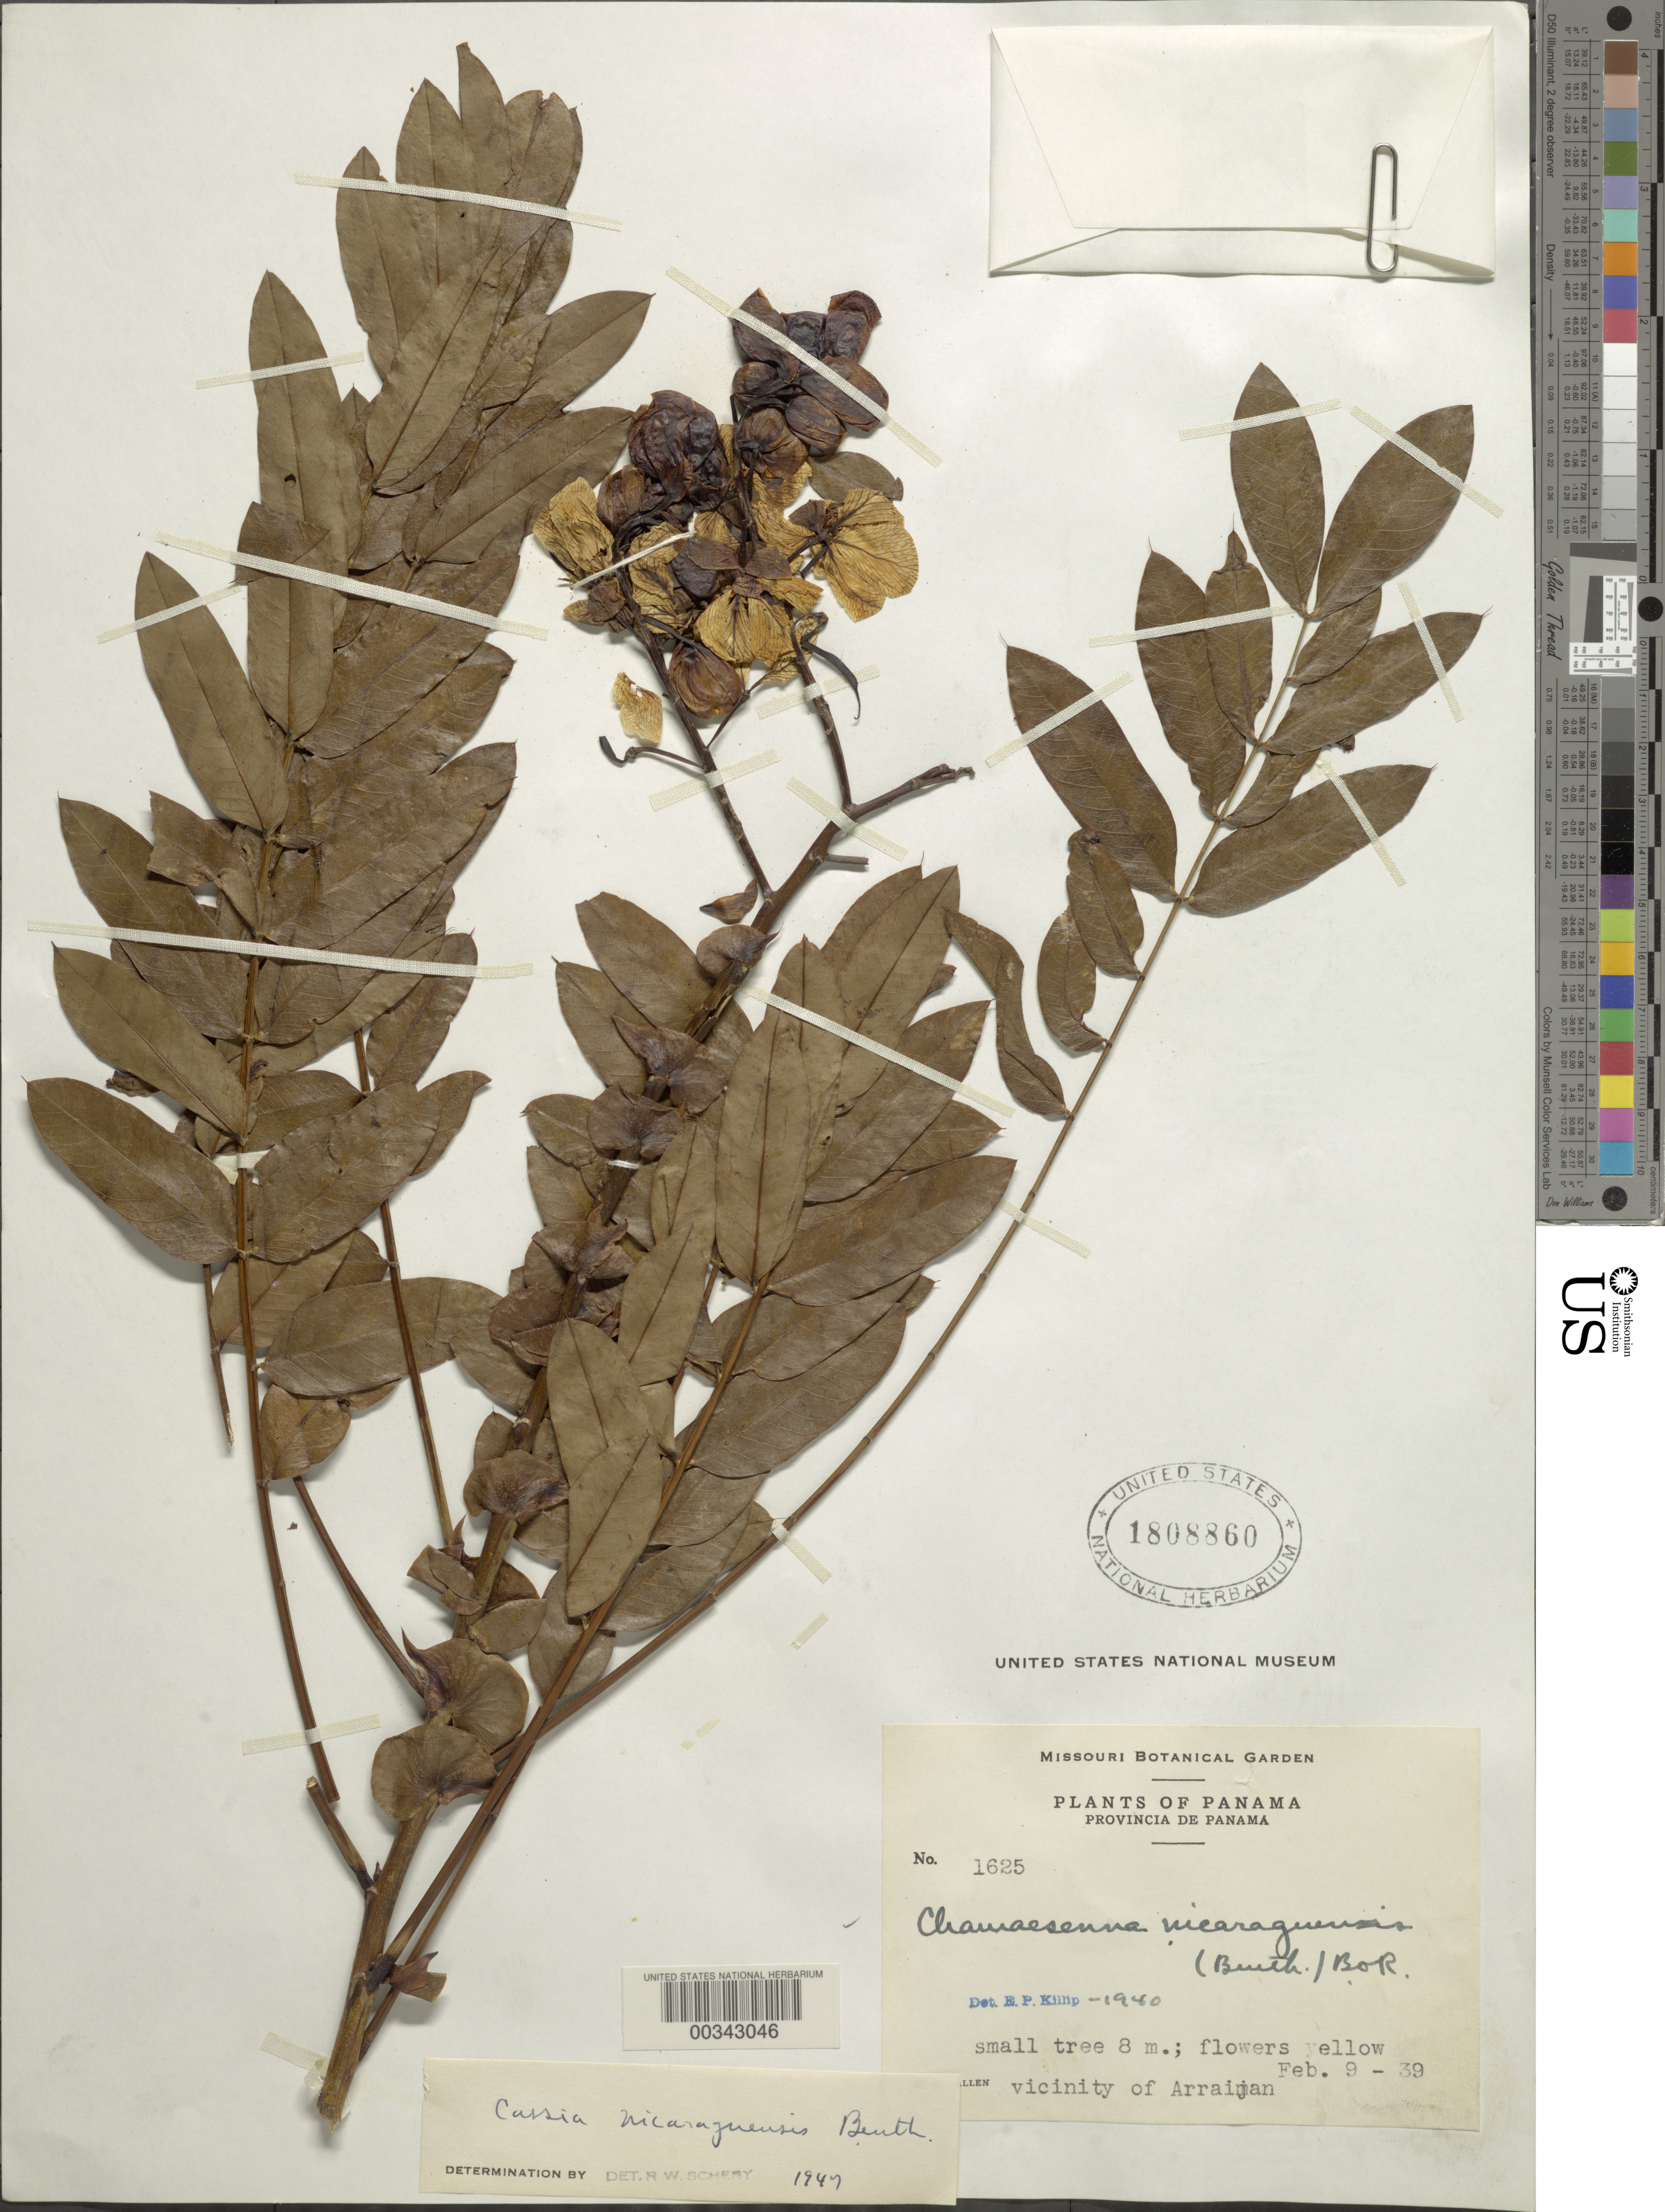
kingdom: Plantae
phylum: Tracheophyta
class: Magnoliopsida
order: Fabales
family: Fabaceae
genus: Senna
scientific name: Senna nicaraguensis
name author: (Benth.) H.S. Irwin & Barneby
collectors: P. H. Allen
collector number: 1625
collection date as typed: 09 Feb 1939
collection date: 1939-02-09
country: Panama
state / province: Panamá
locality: Vicinity of Arraijan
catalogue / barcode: US 1808860